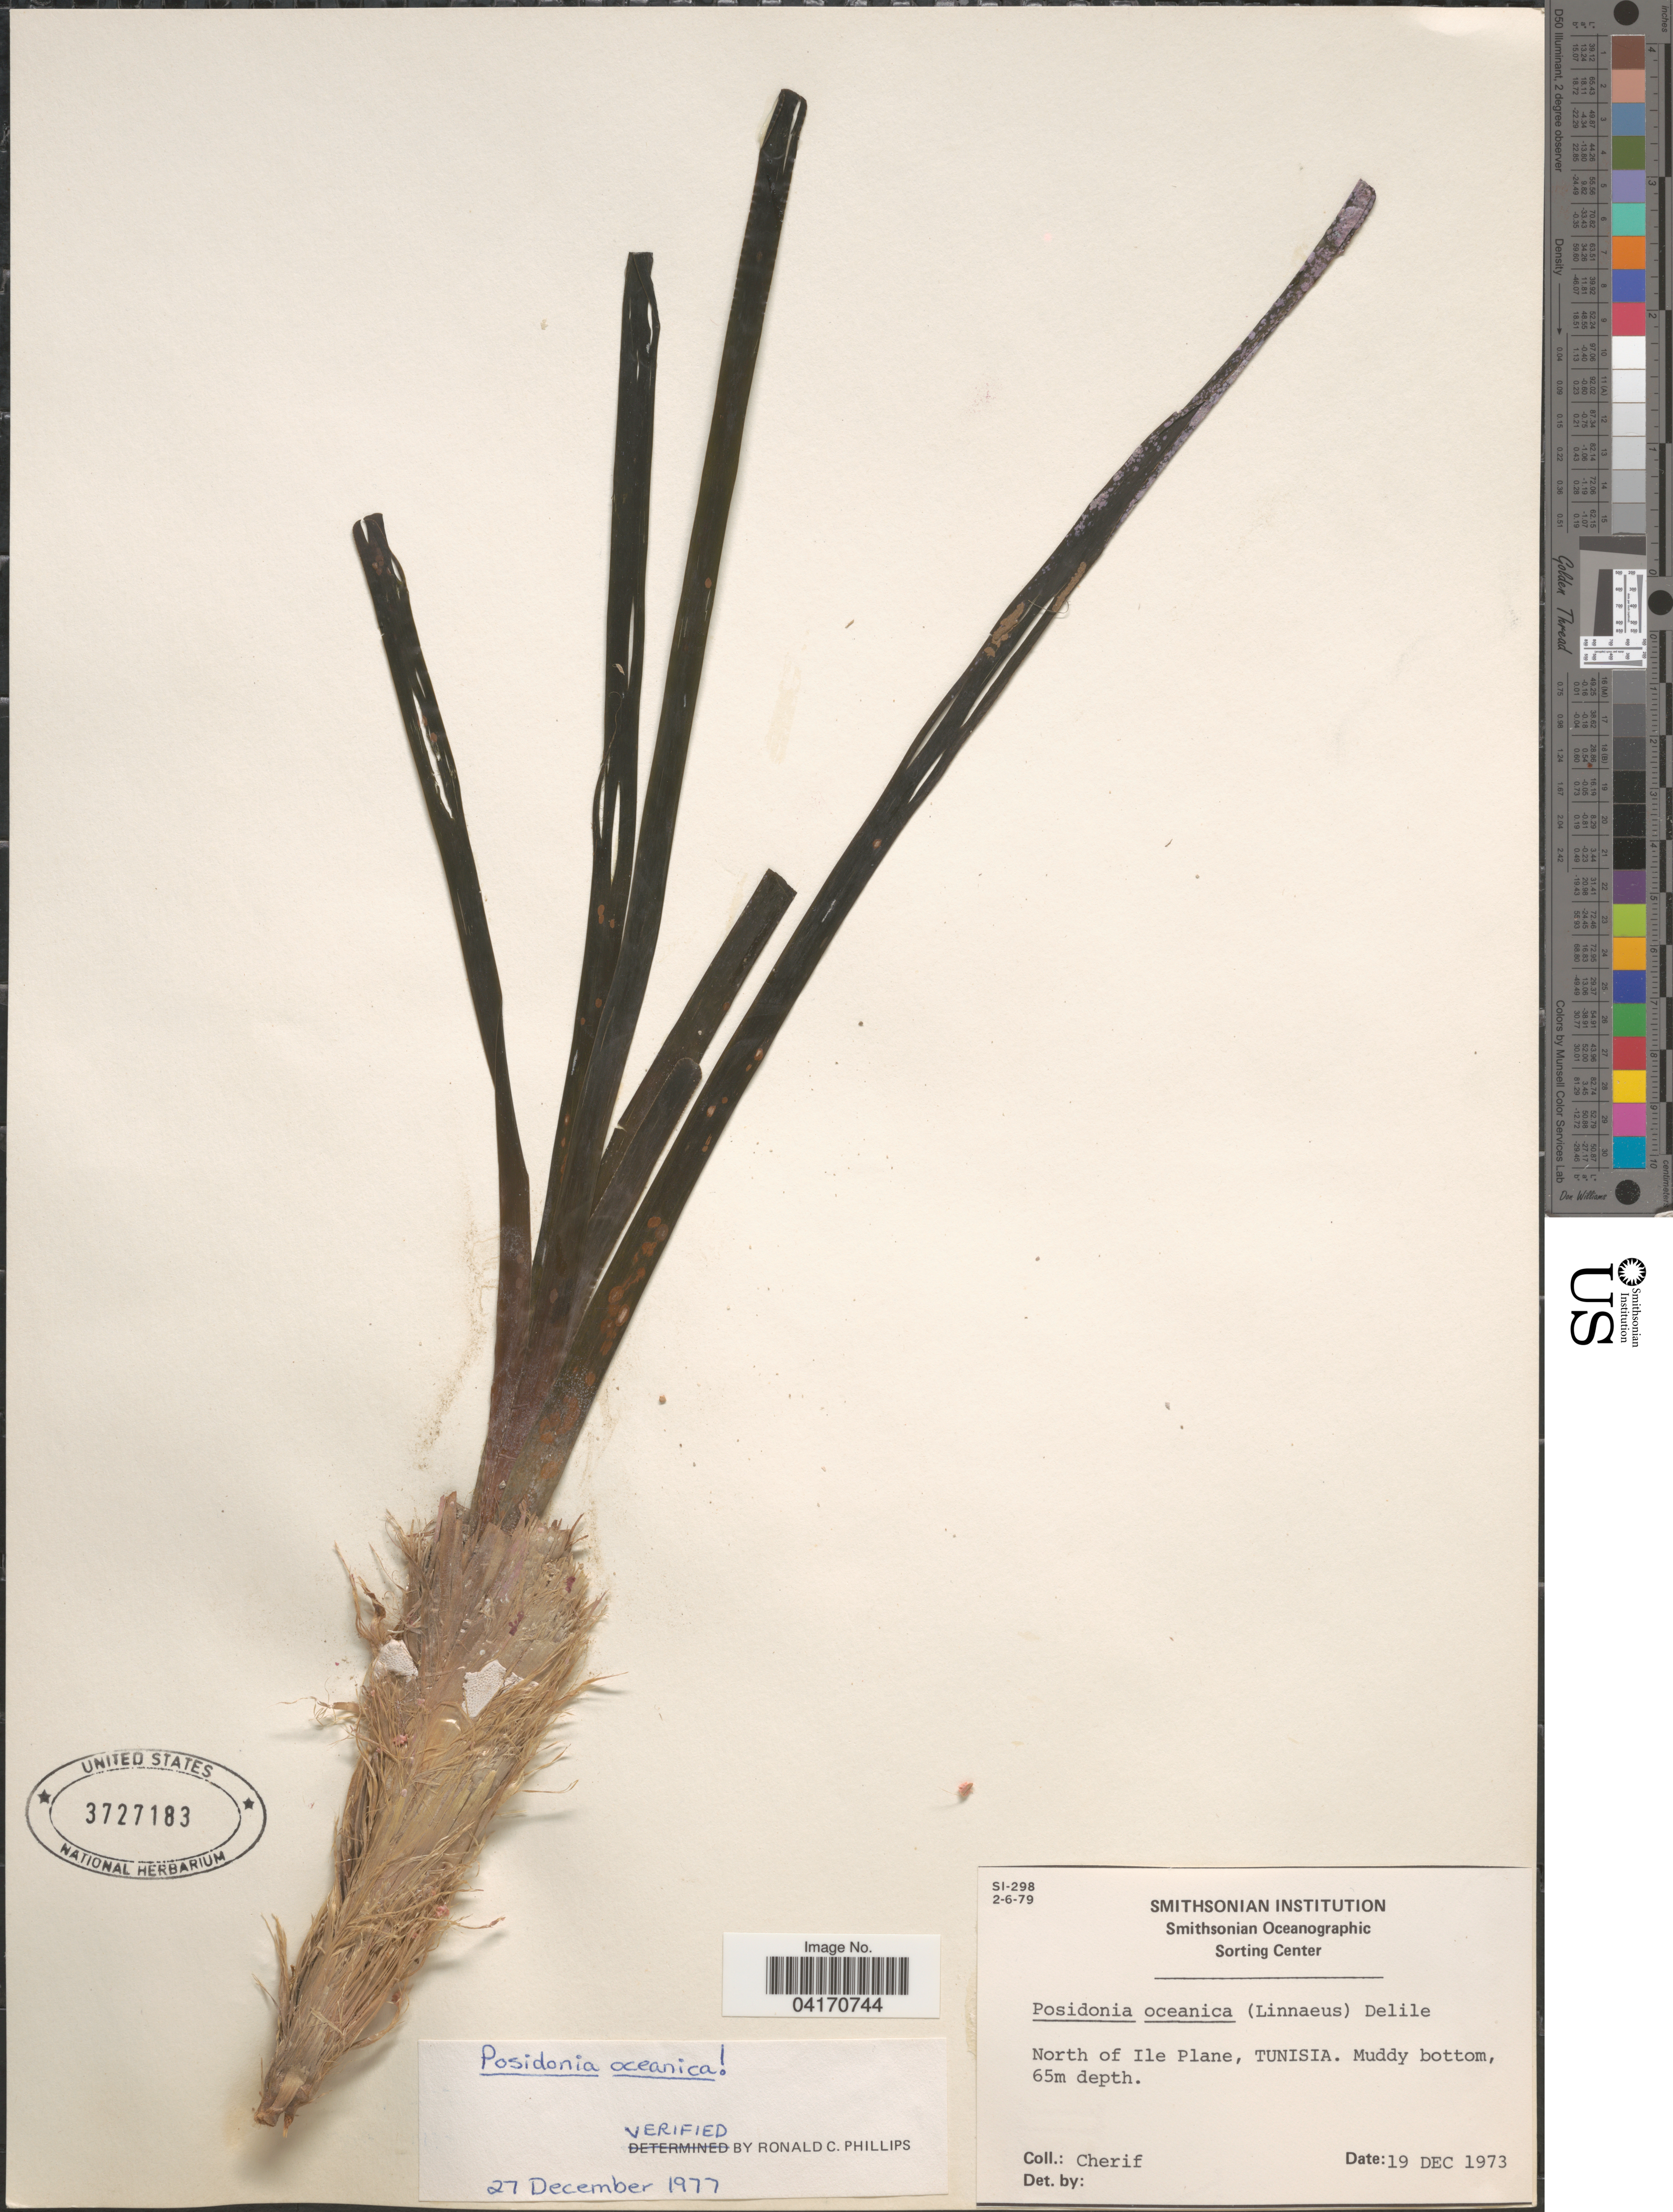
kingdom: Plantae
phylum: Tracheophyta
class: Liliopsida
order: Alismatales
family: Posidoniaceae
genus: Posidonia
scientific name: Posidonia oceanica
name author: (L.) Delile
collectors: -. Cherif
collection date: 1973-12-19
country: Tunisia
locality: North of Ile Plane.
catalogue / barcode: US 3727183